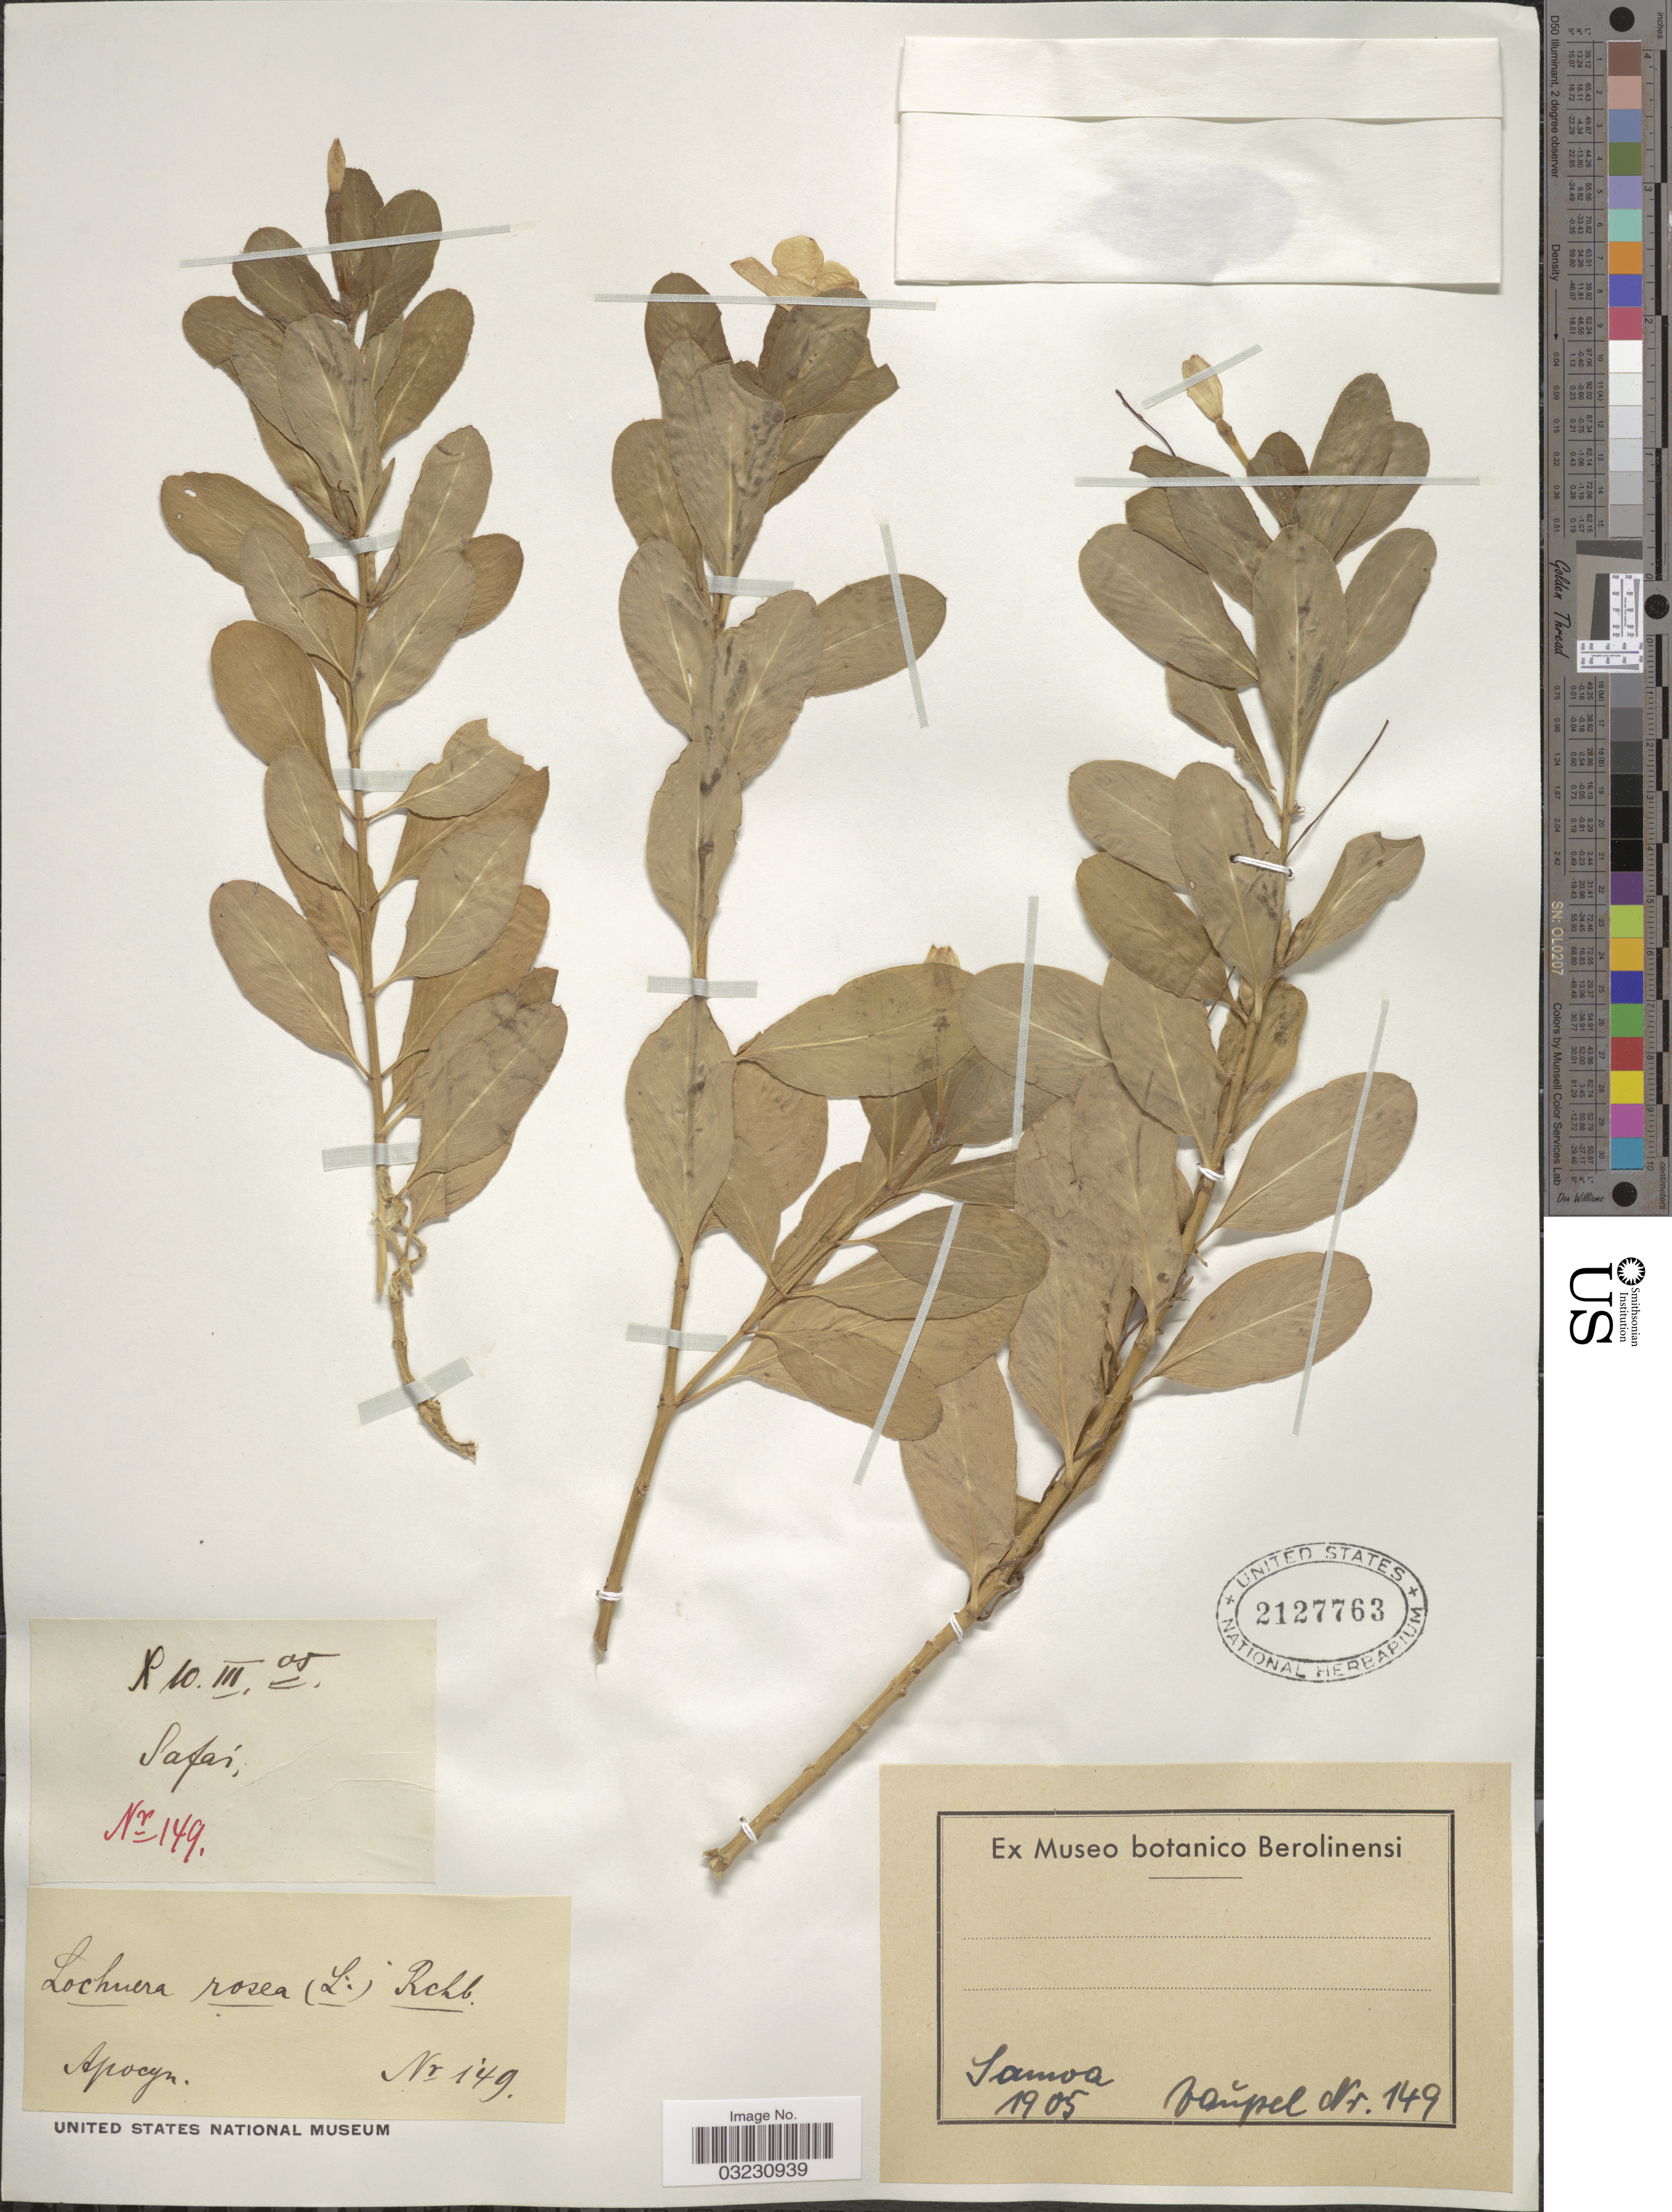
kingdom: Plantae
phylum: Tracheophyta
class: Magnoliopsida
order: Gentianales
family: Apocynaceae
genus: Catharanthus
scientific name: Catharanthus roseus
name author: (L.) G. Don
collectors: Vaupel, --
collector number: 149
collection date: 1905-03-10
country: Samoa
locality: Safai. Samoa.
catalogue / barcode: US 2127763